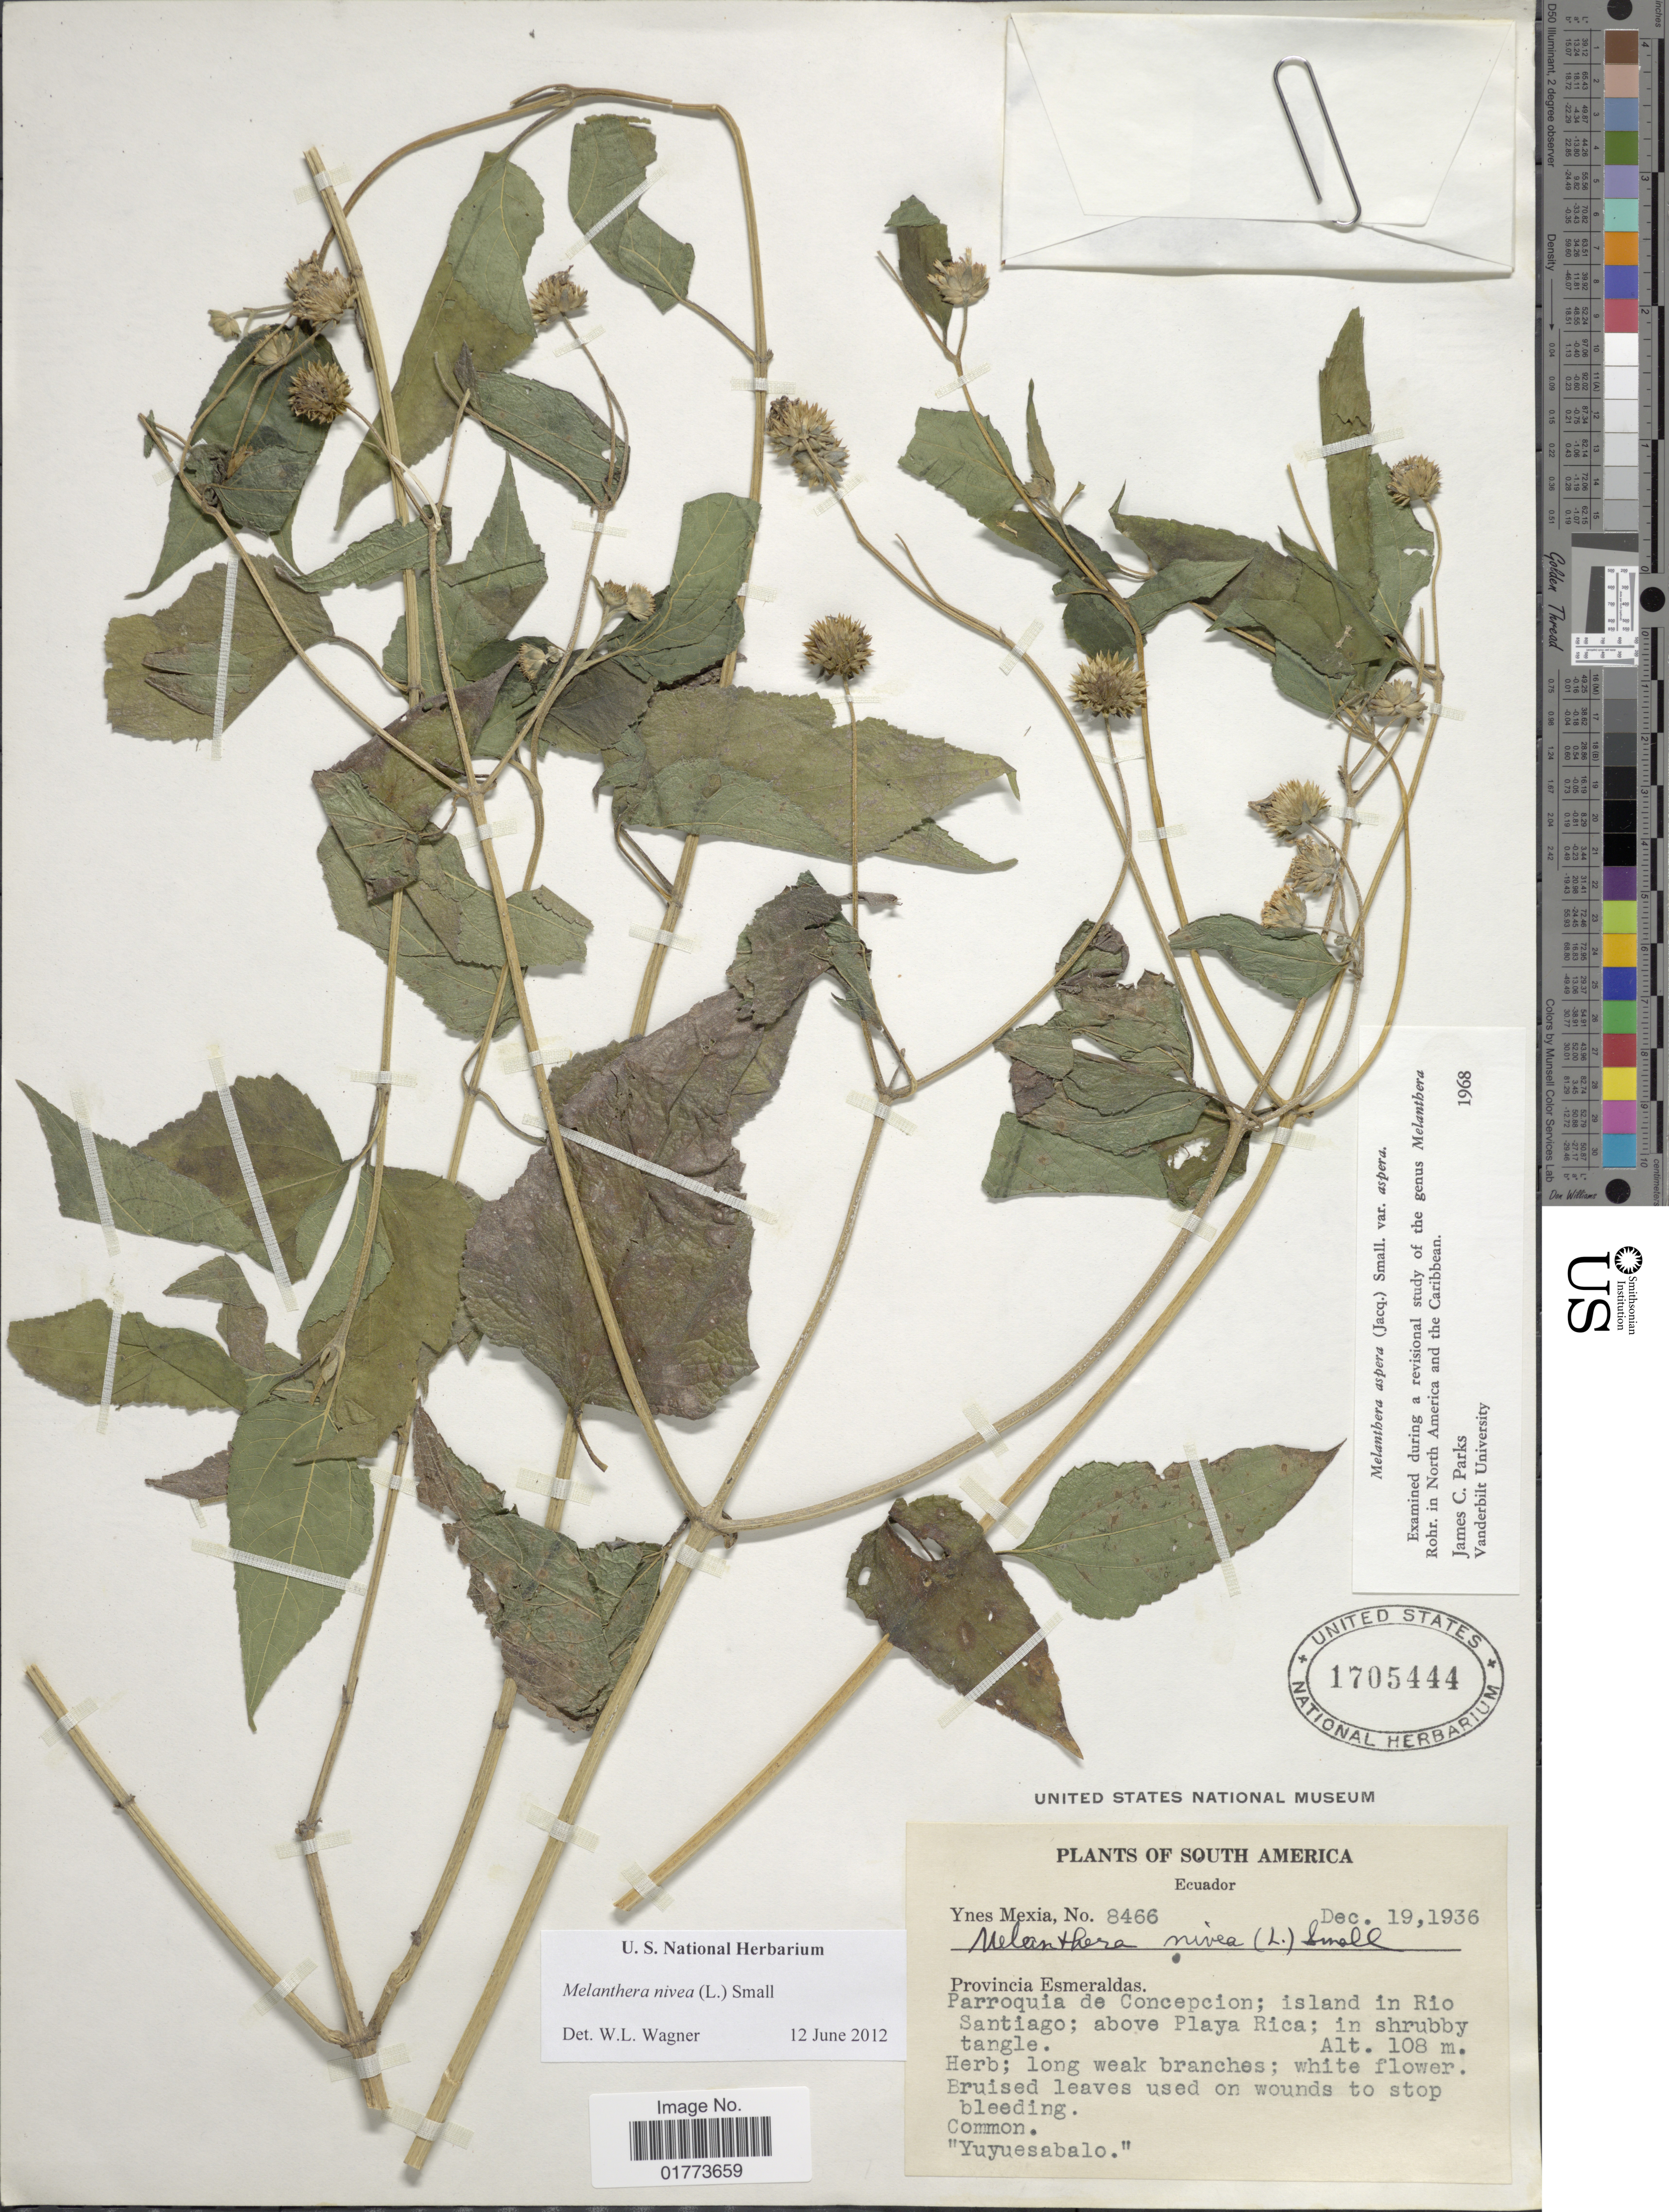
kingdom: Plantae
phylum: Tracheophyta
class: Magnoliopsida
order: Asterales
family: Asteraceae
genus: Melanthera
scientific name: Melanthera nivea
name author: (L.) Small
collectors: Y. Mexia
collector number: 8466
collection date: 1936-12-19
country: Ecuador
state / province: Esmeraldas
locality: Provincia Esmeraldas. Parroquia de Concepcion; island in Rio Santiago; above Playa Rica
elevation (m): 108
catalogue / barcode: US 1705444